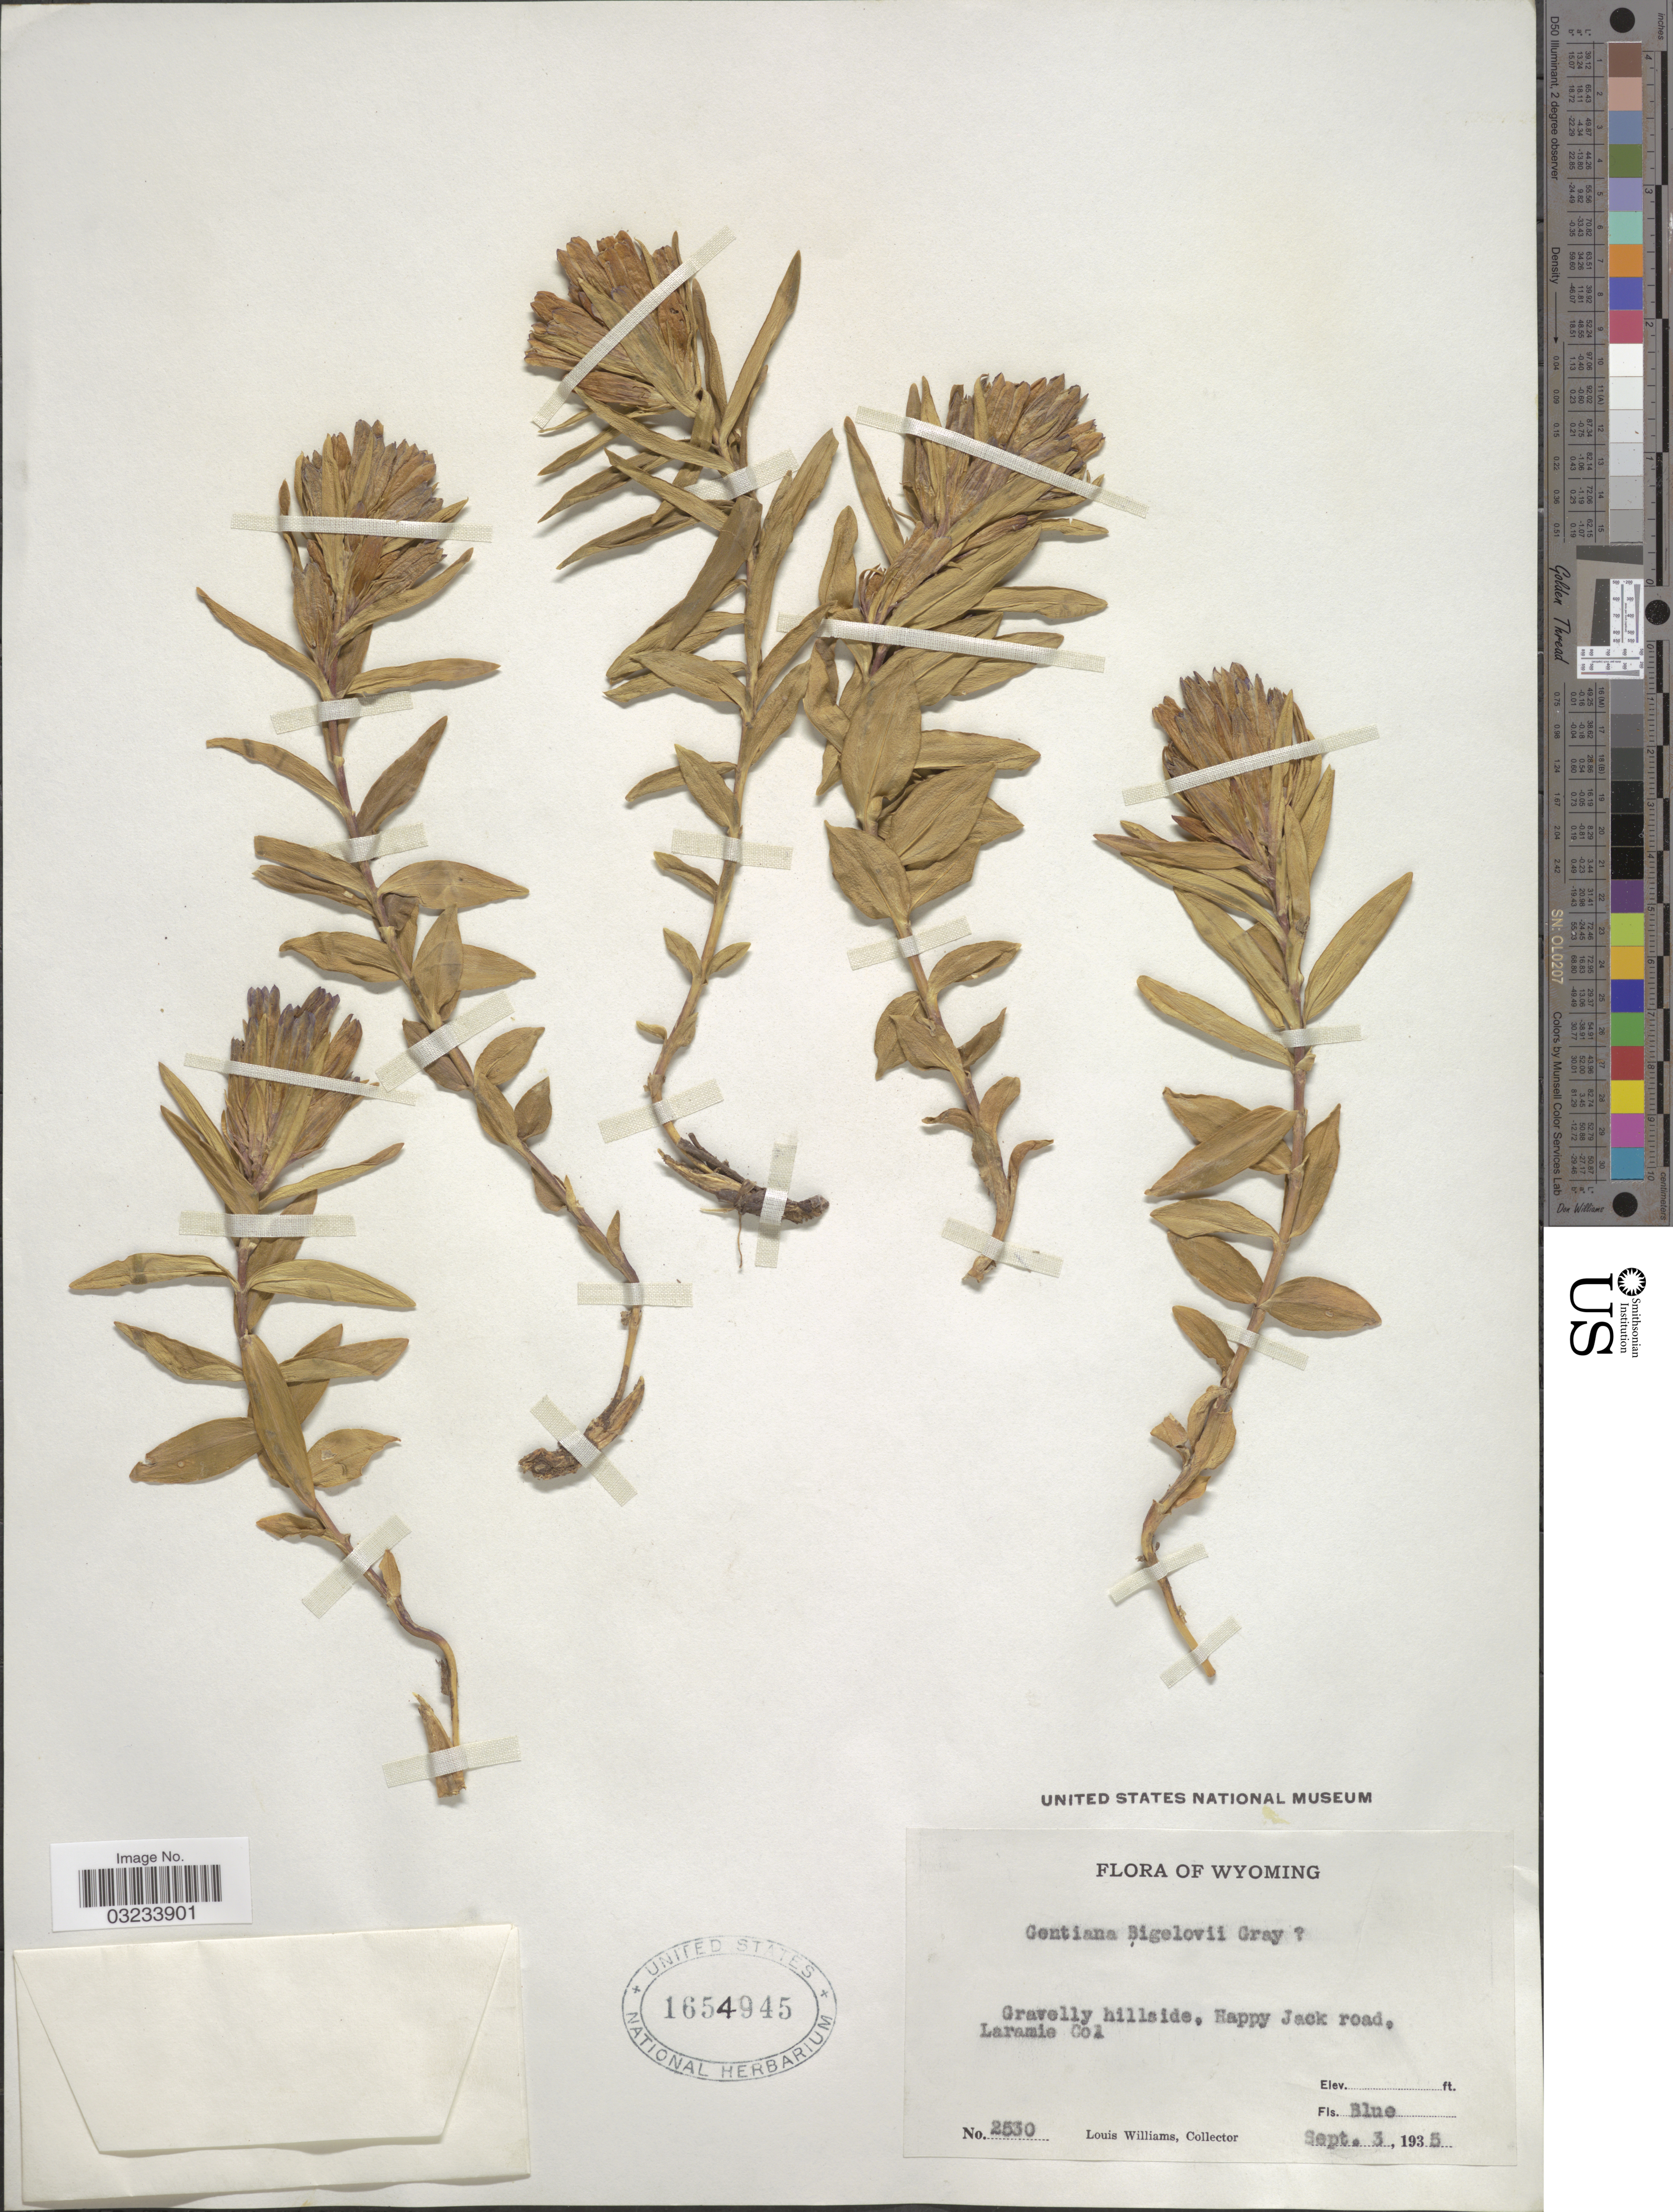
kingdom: Plantae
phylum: Tracheophyta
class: Magnoliopsida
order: Gentianales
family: Gentianaceae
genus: Gentiana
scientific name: Gentiana bigelovii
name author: A. Gray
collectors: L. O. Williams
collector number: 2530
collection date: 1935-09-03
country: United States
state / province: Wyoming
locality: Gravelly hillside, Happy Jack road, Laramie Co.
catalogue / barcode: US 1654945